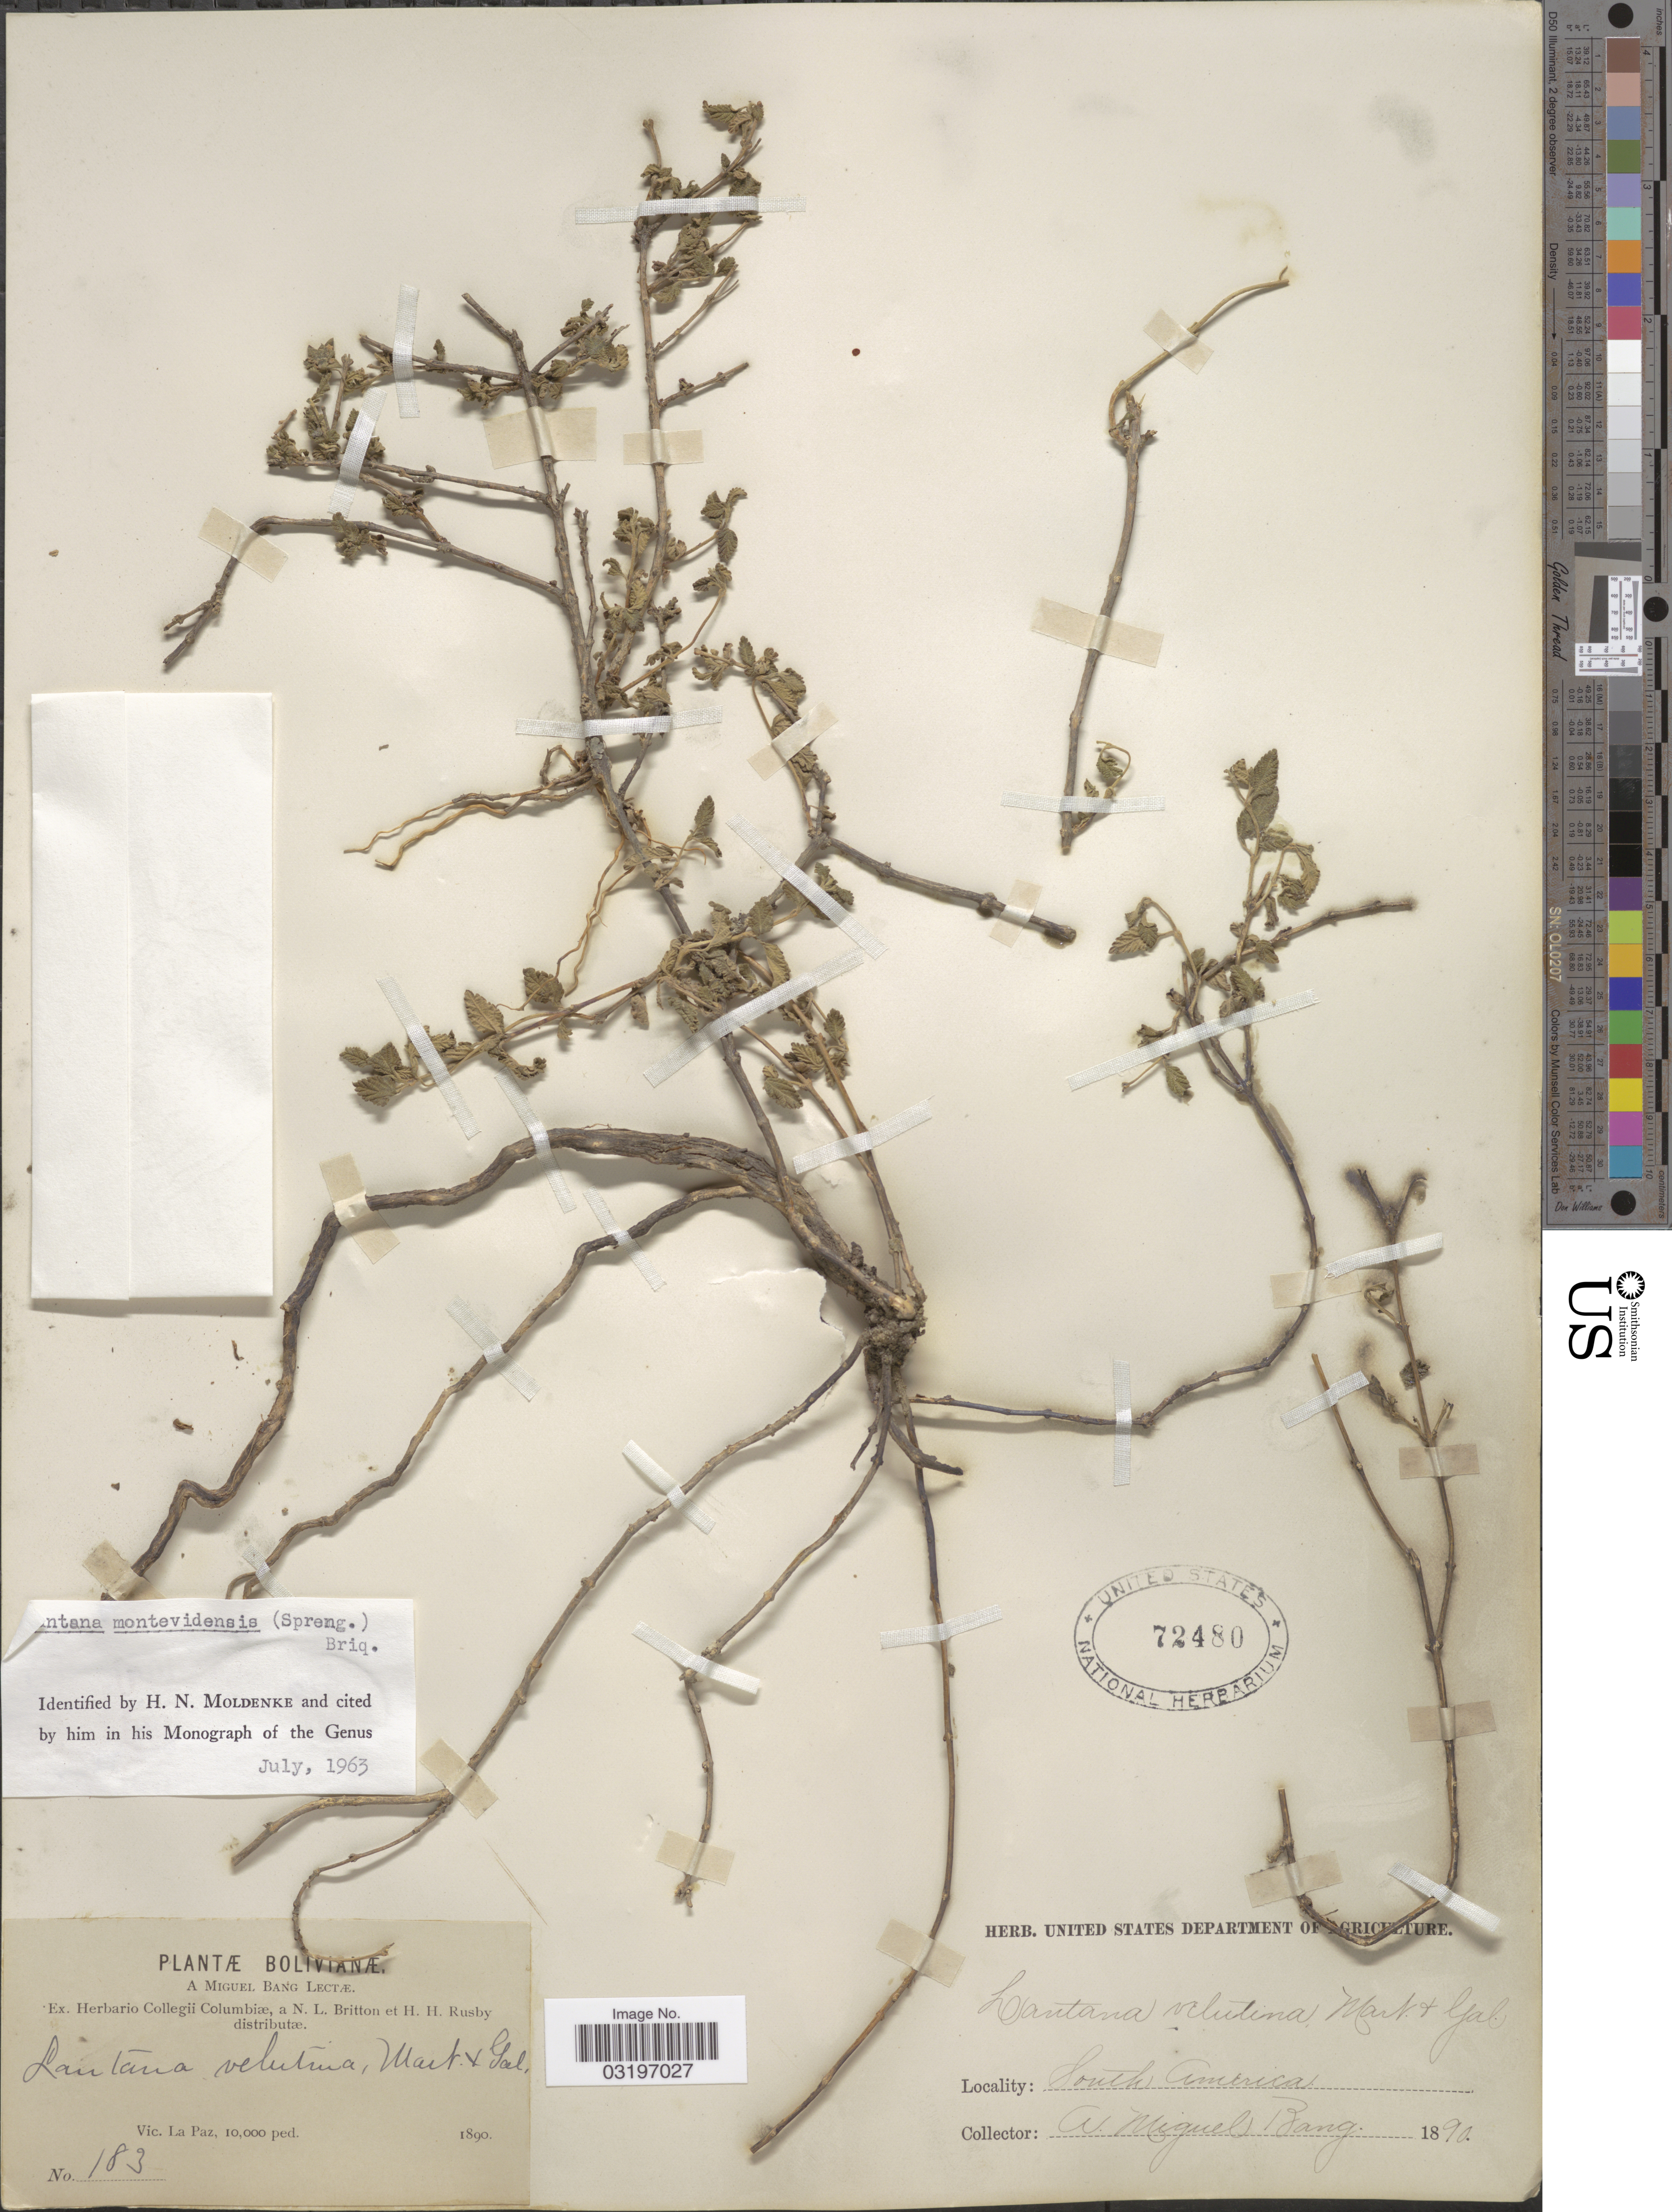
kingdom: Plantae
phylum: Tracheophyta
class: Magnoliopsida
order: Lamiales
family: Verbenaceae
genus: Lantana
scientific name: Lantana montevidensis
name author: (Spreng.) Briq.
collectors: M. Bang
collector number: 183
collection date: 1890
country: Bolivia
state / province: La Paz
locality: Vic. La Paz.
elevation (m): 3048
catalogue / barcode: US 72480